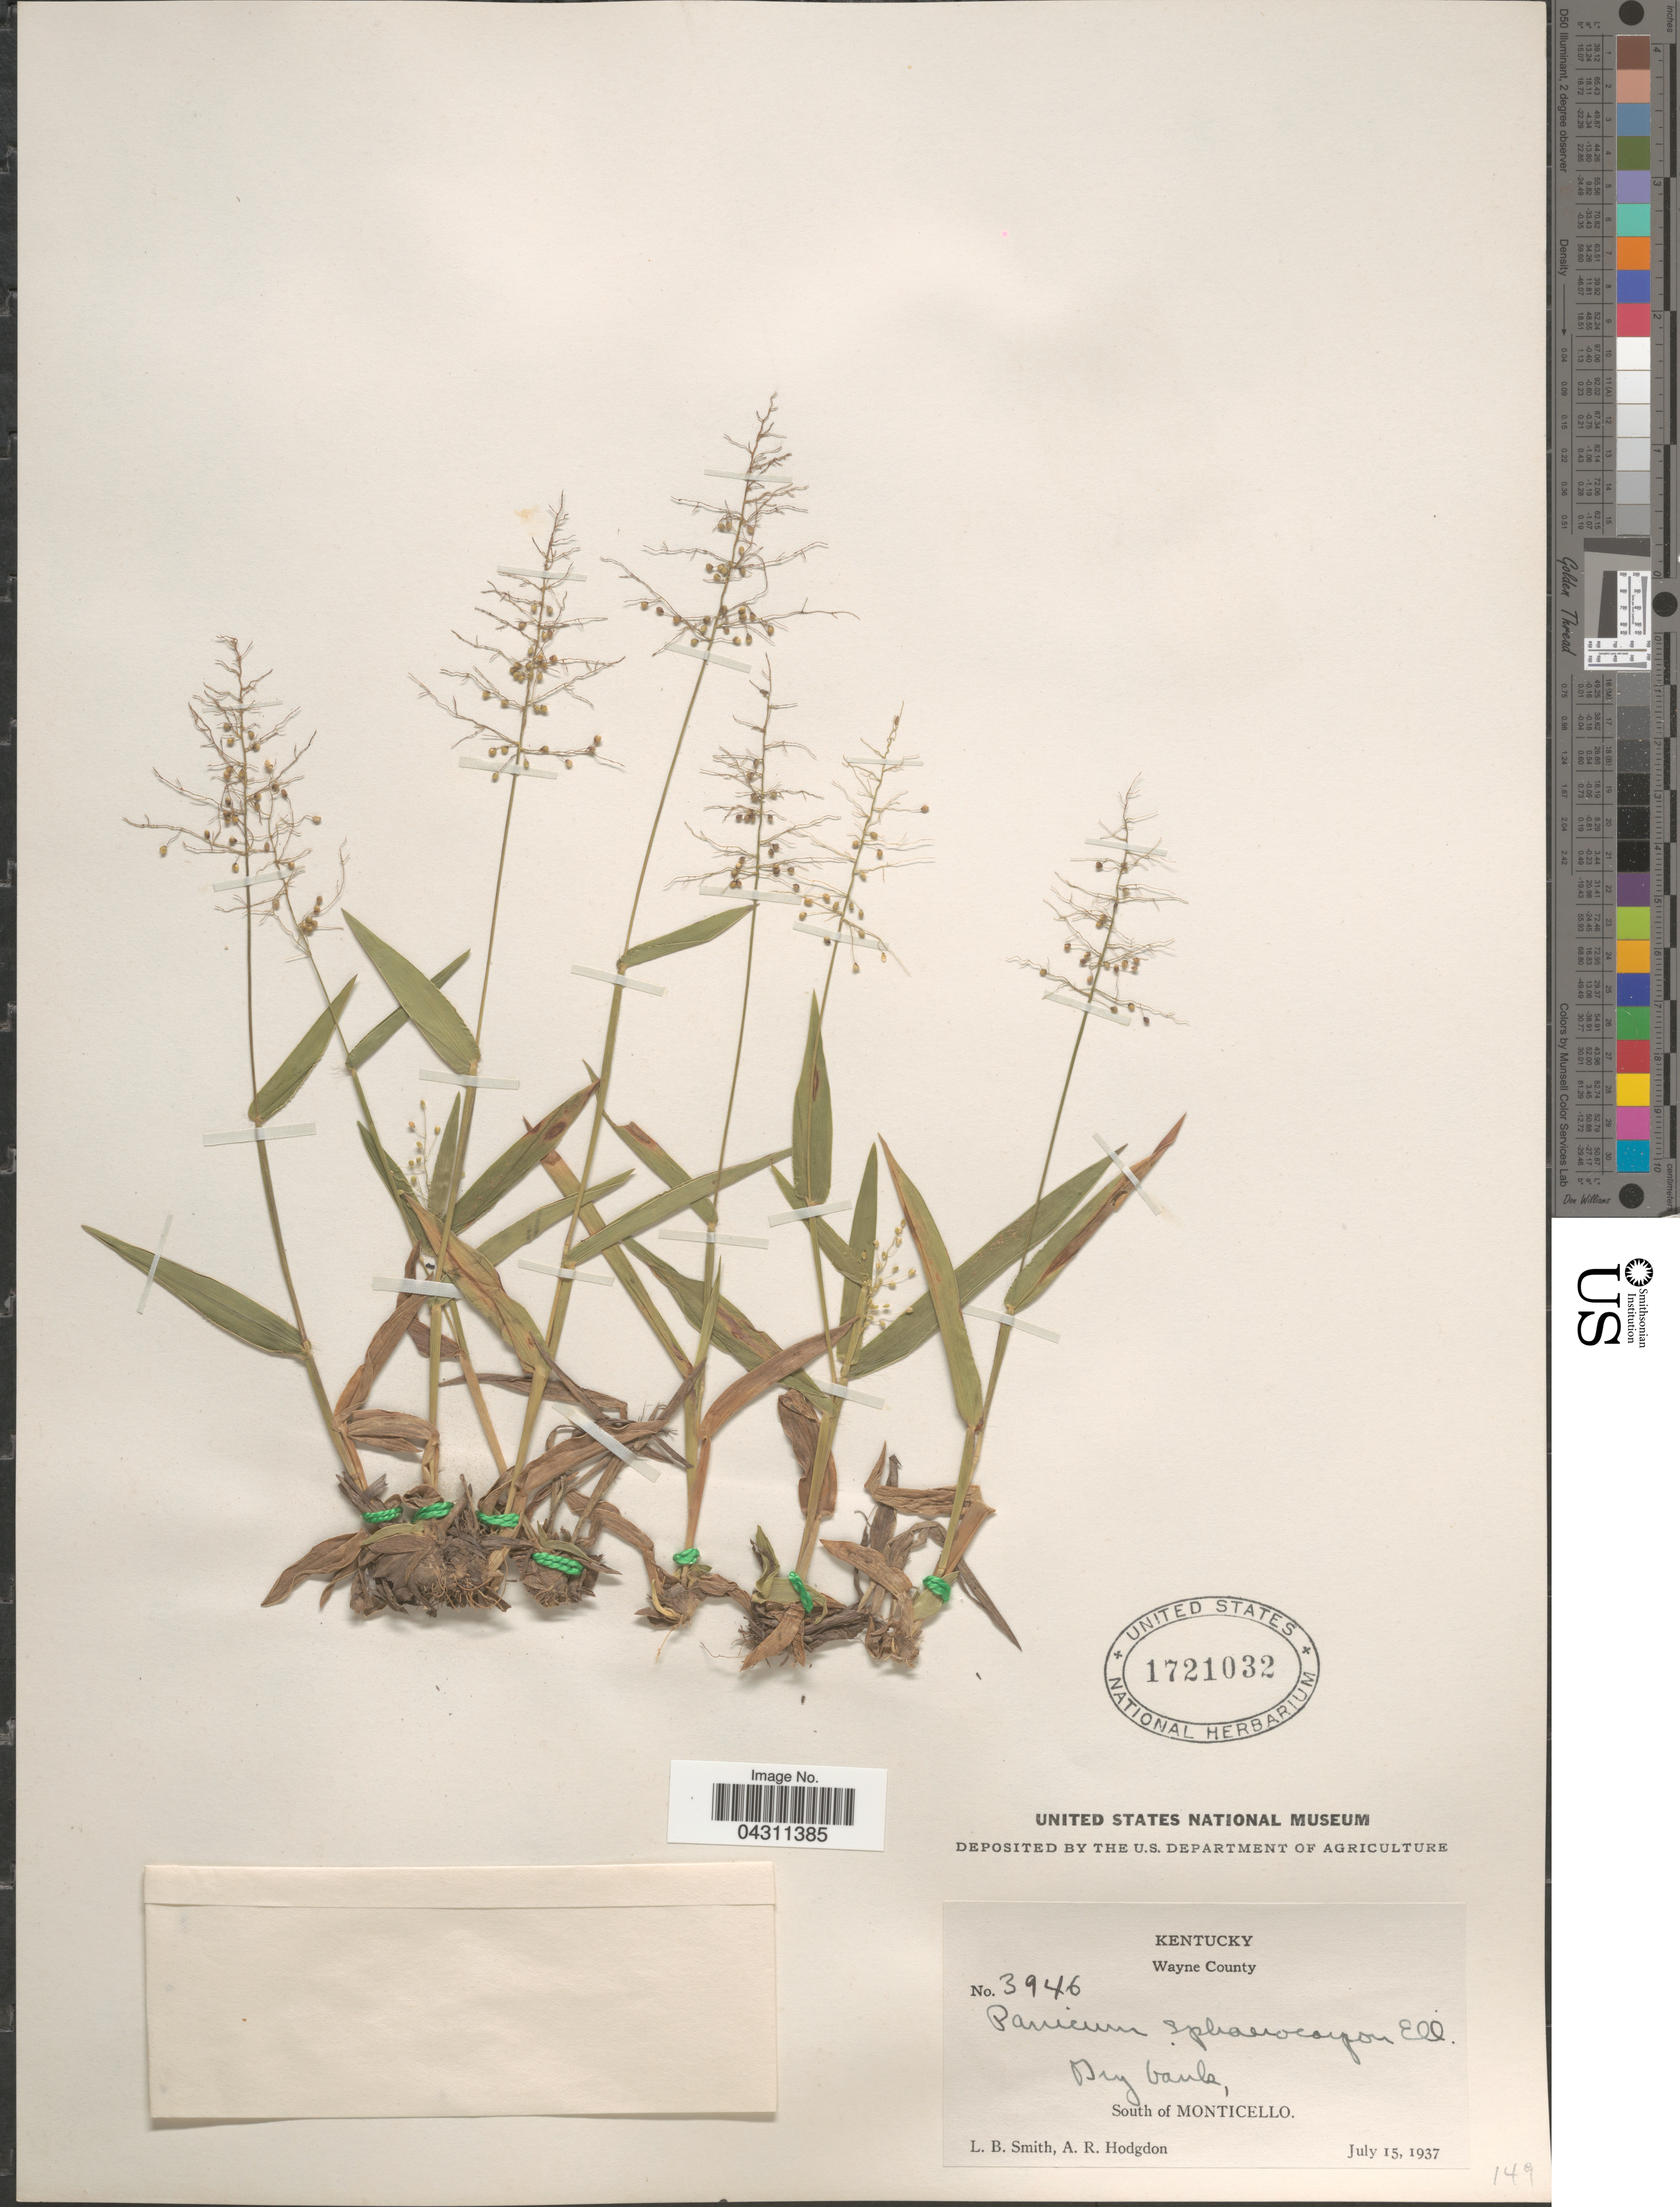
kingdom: Plantae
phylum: Tracheophyta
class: Liliopsida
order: Poales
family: Poaceae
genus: Dichanthelium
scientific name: Dichanthelium sphaerocarpon var. sphaerocarpon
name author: (Elliott) Gould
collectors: L. Smith & A. R. Hodgdon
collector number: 3946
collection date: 1937-07-15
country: United States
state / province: Kentucky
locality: Wayne County. Dry bank, South of Monticello.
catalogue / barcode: US 1721032